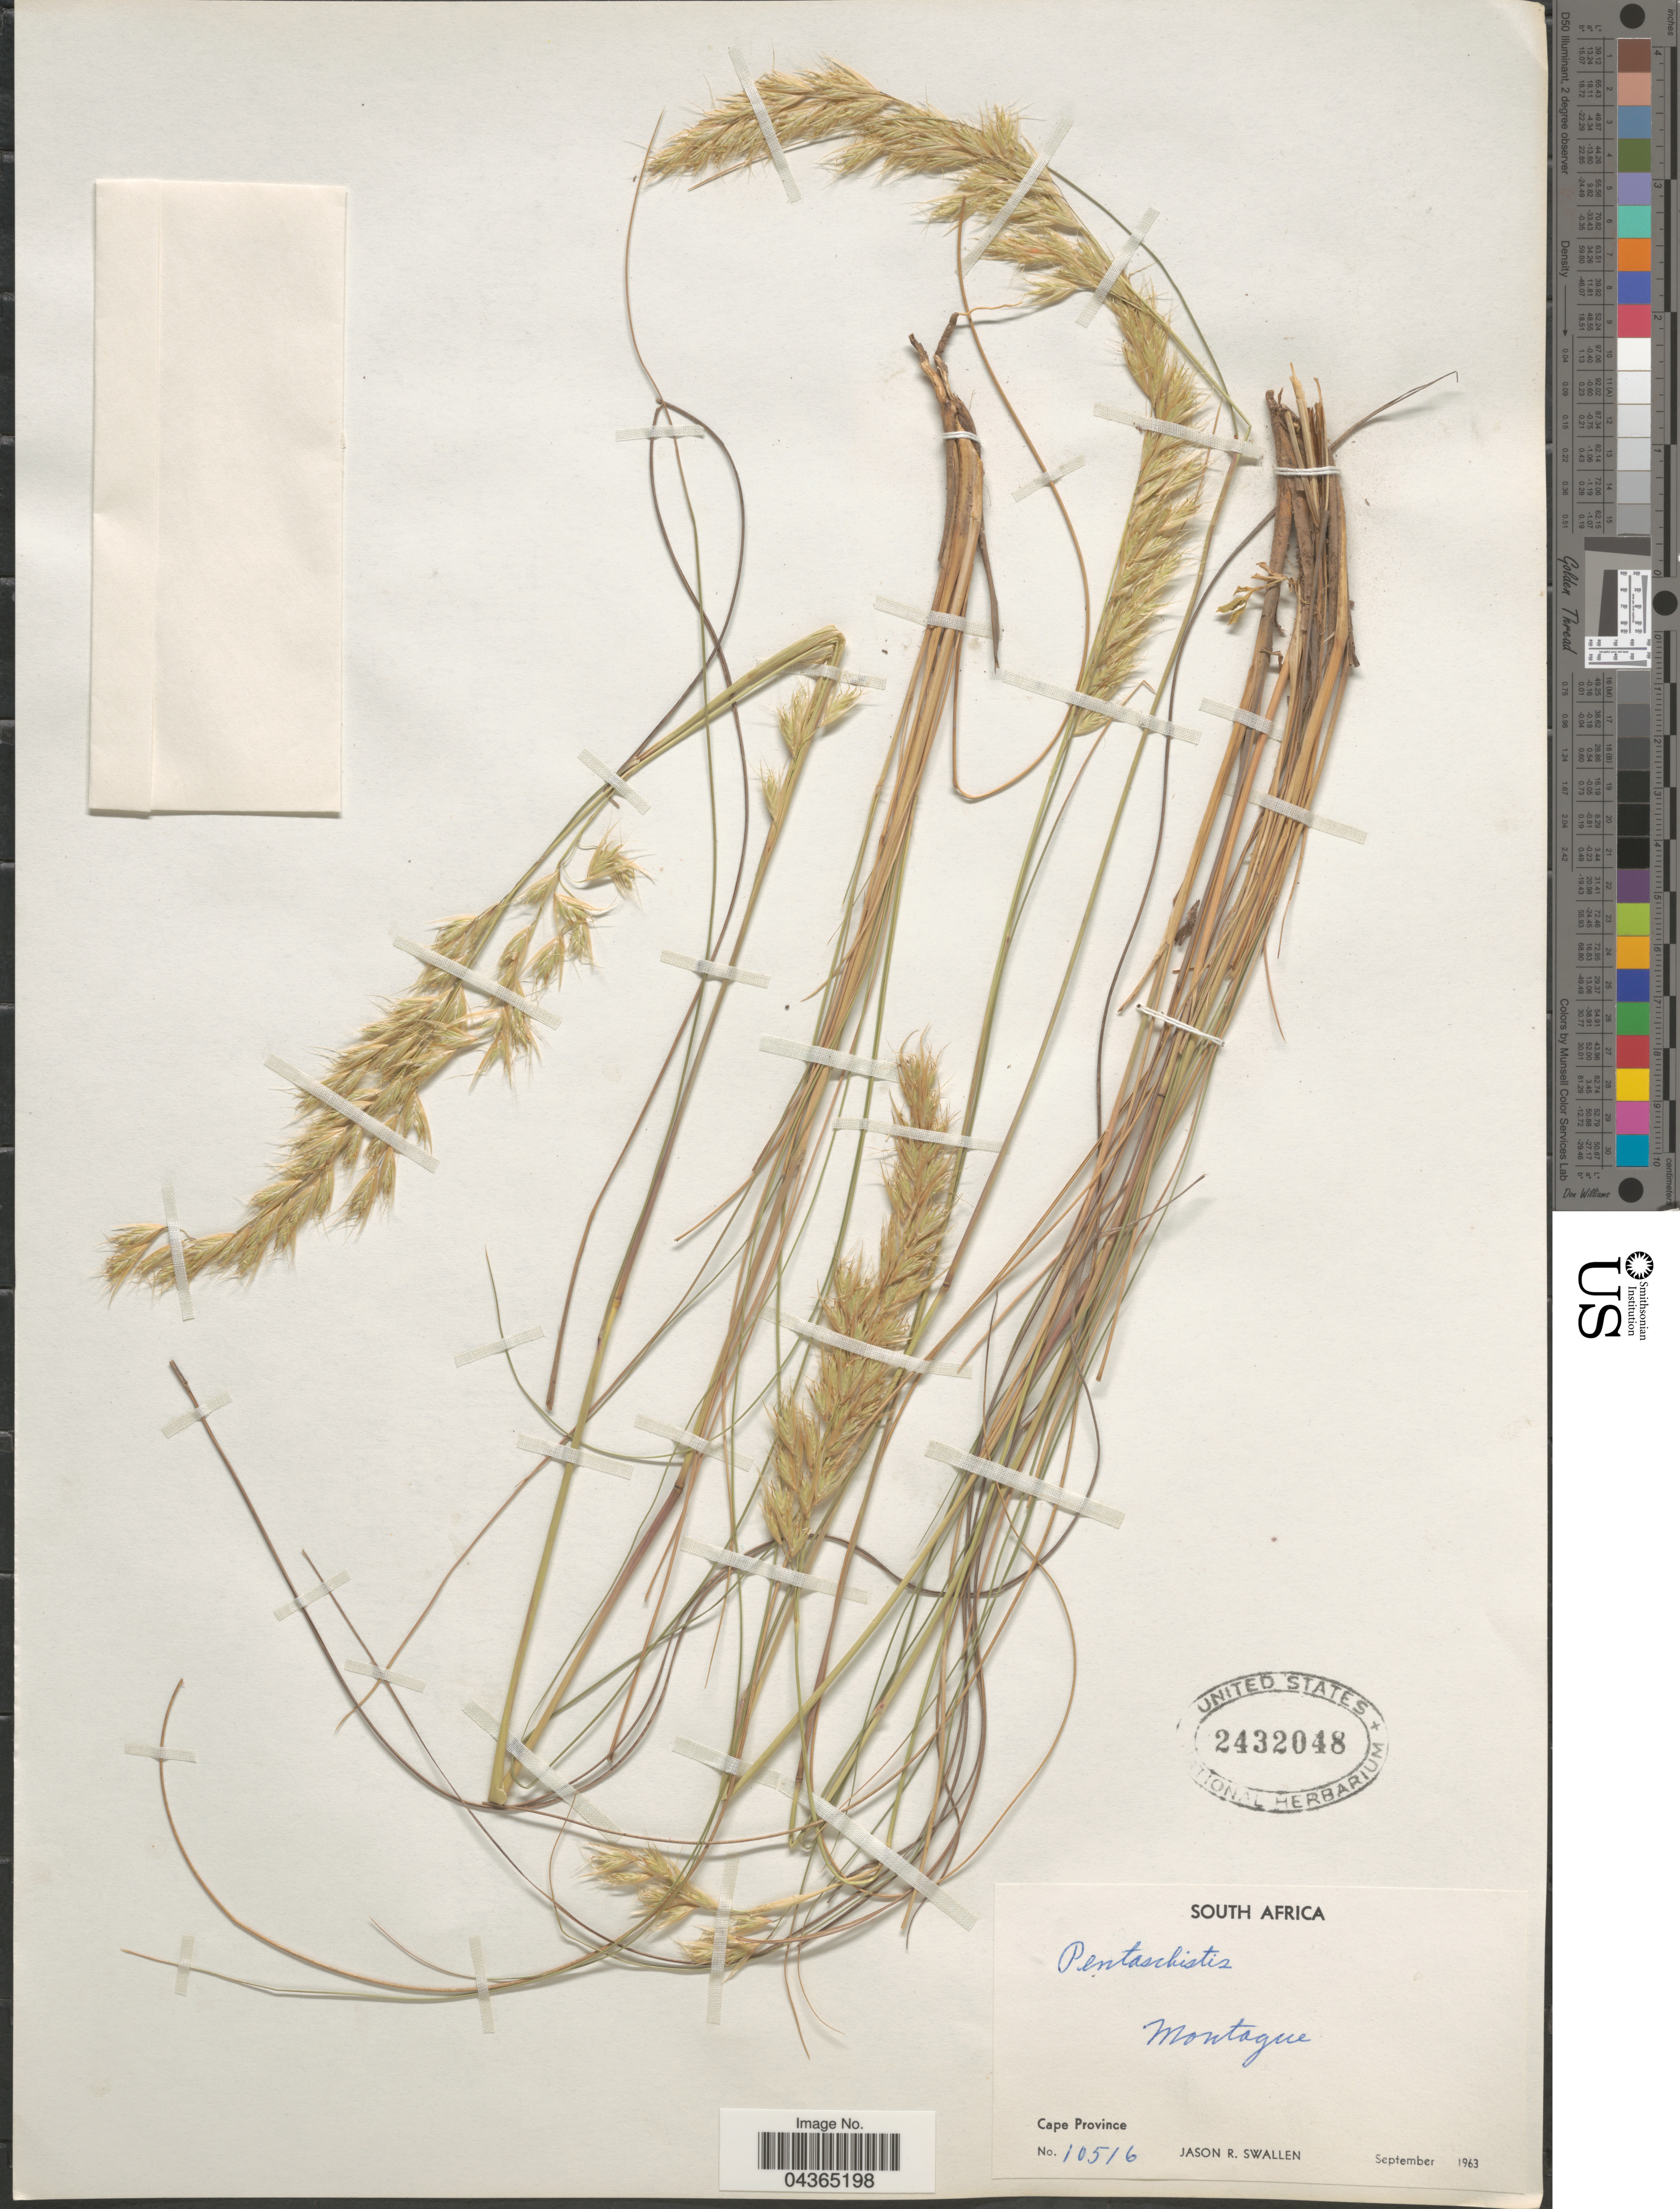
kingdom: Plantae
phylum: Tracheophyta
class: Liliopsida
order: Poales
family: Poaceae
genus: Pentameris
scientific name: Pentameris sp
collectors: J. R. Swallen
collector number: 10516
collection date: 1963-09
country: South Africa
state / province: Western Cape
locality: Montague. [INTERPRETTED: Montagu]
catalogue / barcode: US 2432048